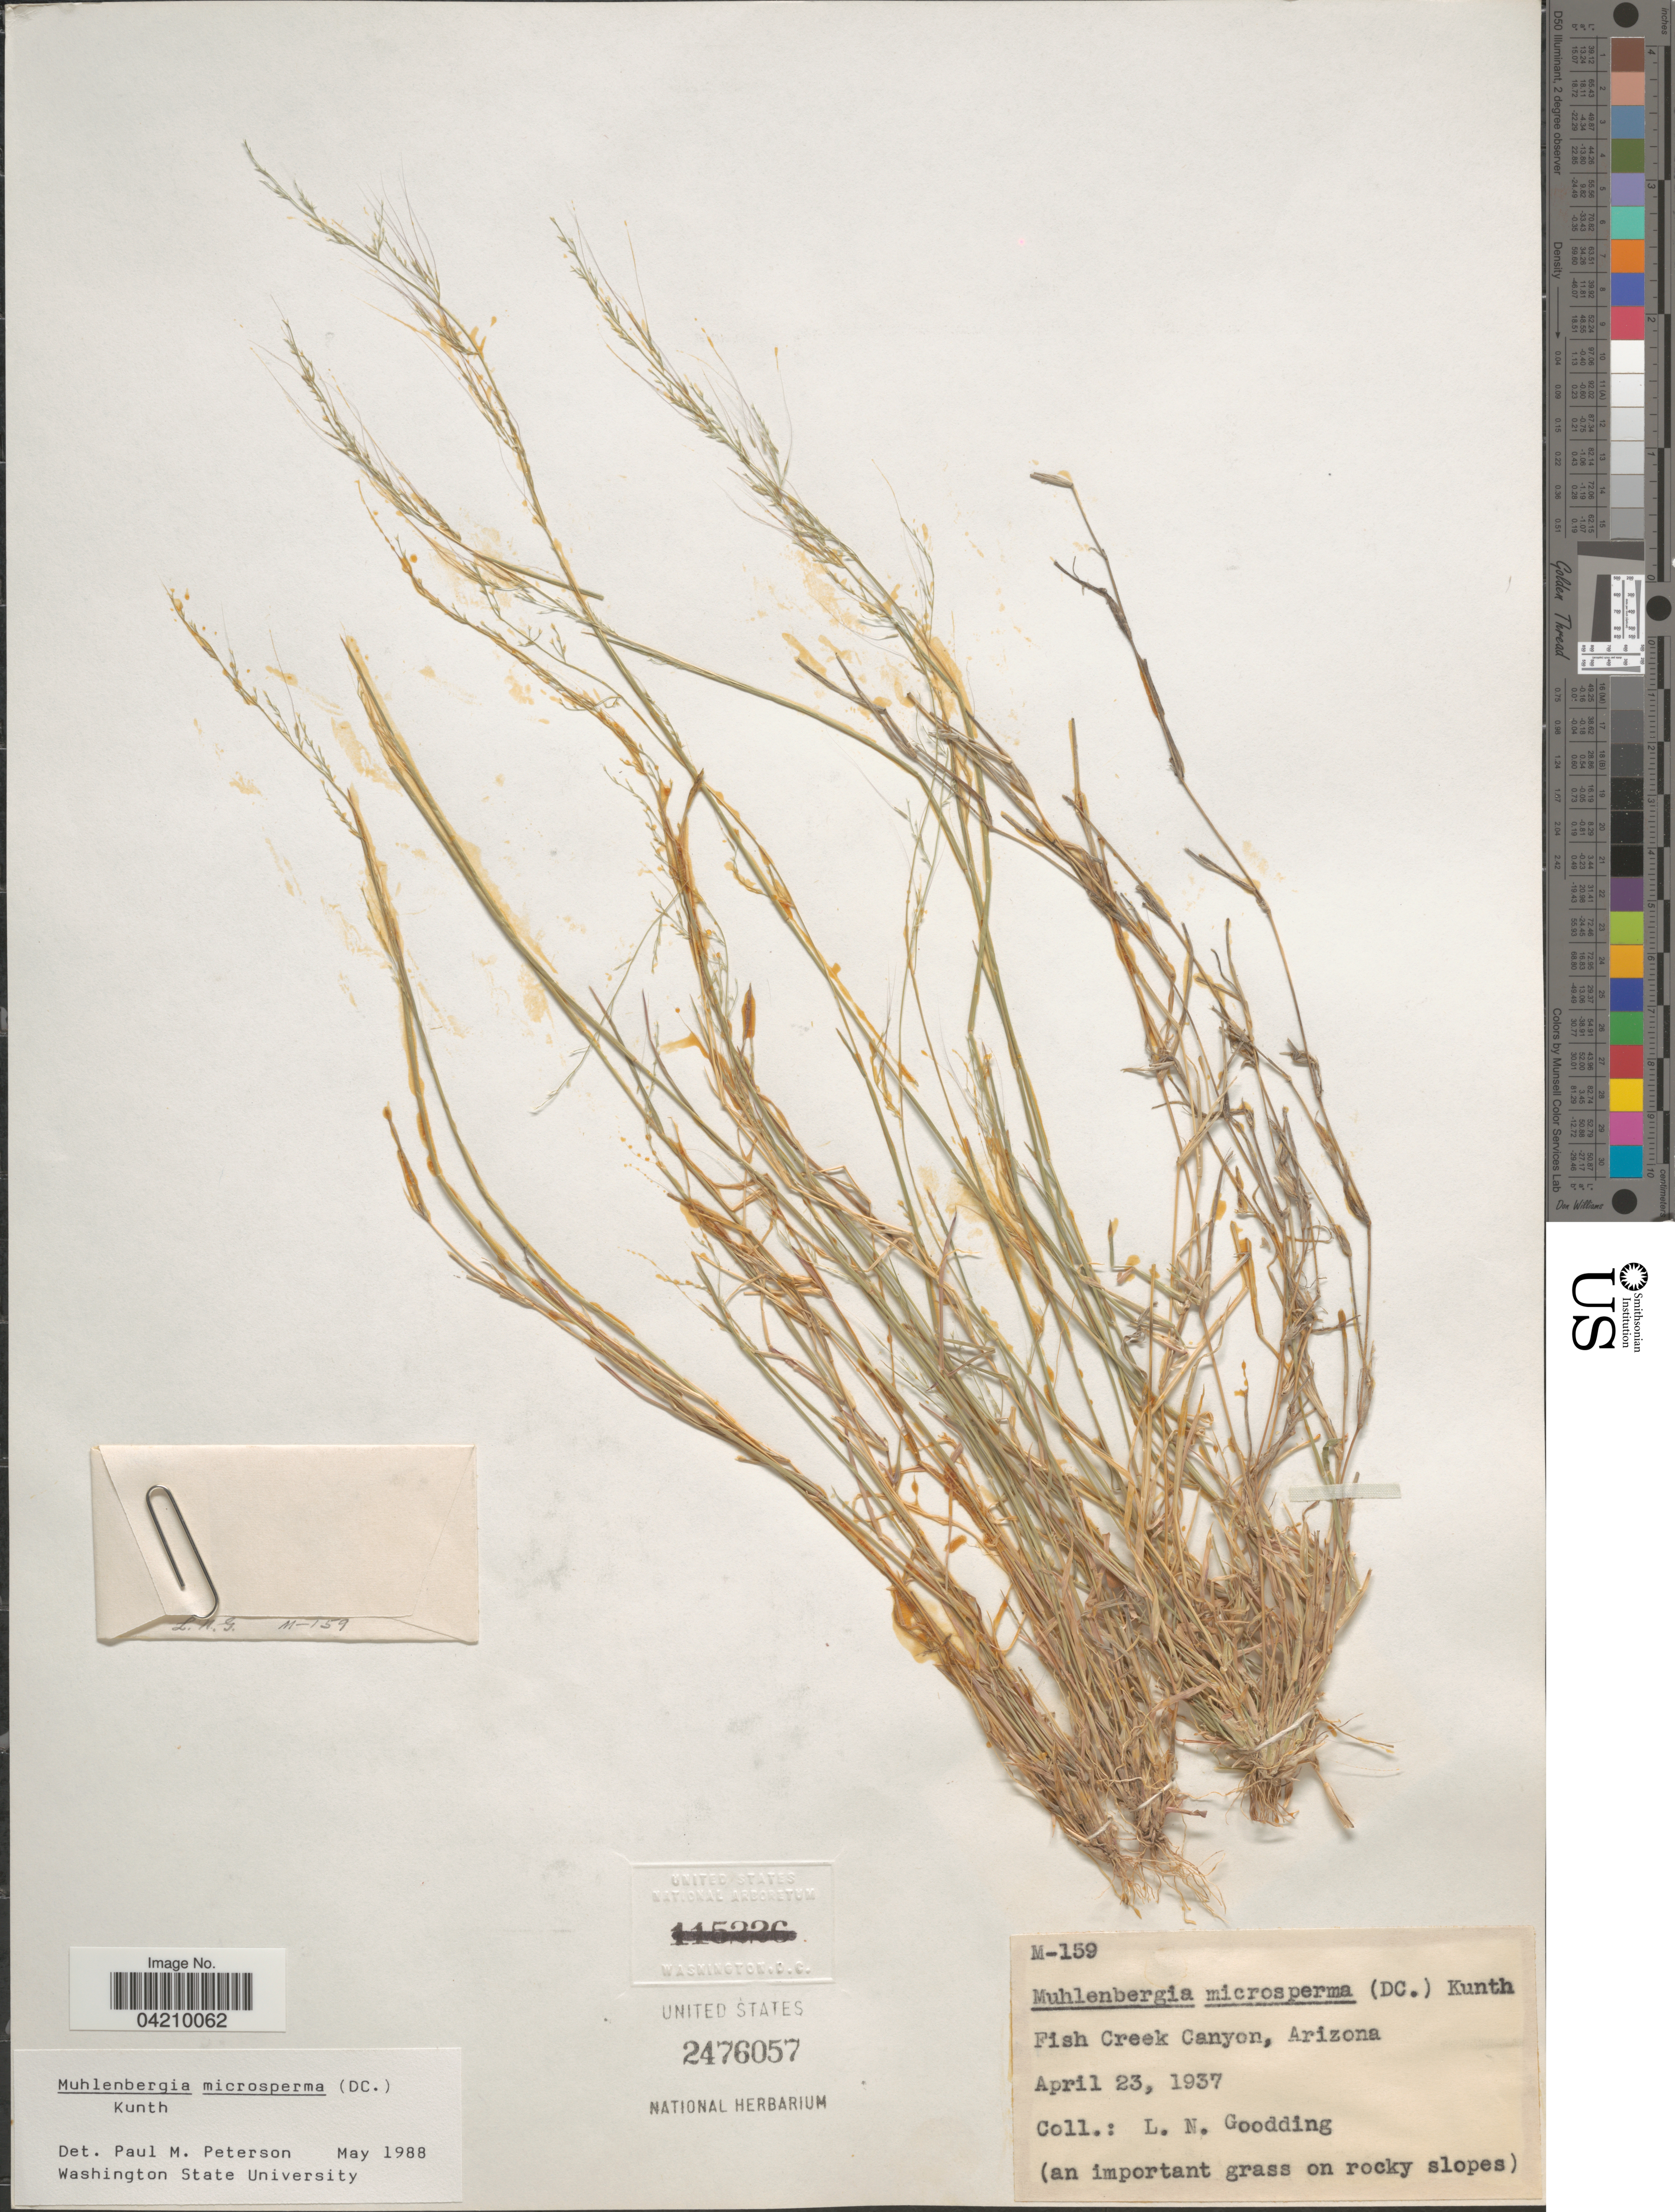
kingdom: Plantae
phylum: Tracheophyta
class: Liliopsida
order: Poales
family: Poaceae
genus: Muhlenbergia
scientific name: Muhlenbergia microsperma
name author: (DC.) Kunth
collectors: L. N. Goodding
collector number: M-159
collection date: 1937-04-23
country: United States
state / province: Arizona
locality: Fish Creek Canyon.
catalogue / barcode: US 2476057